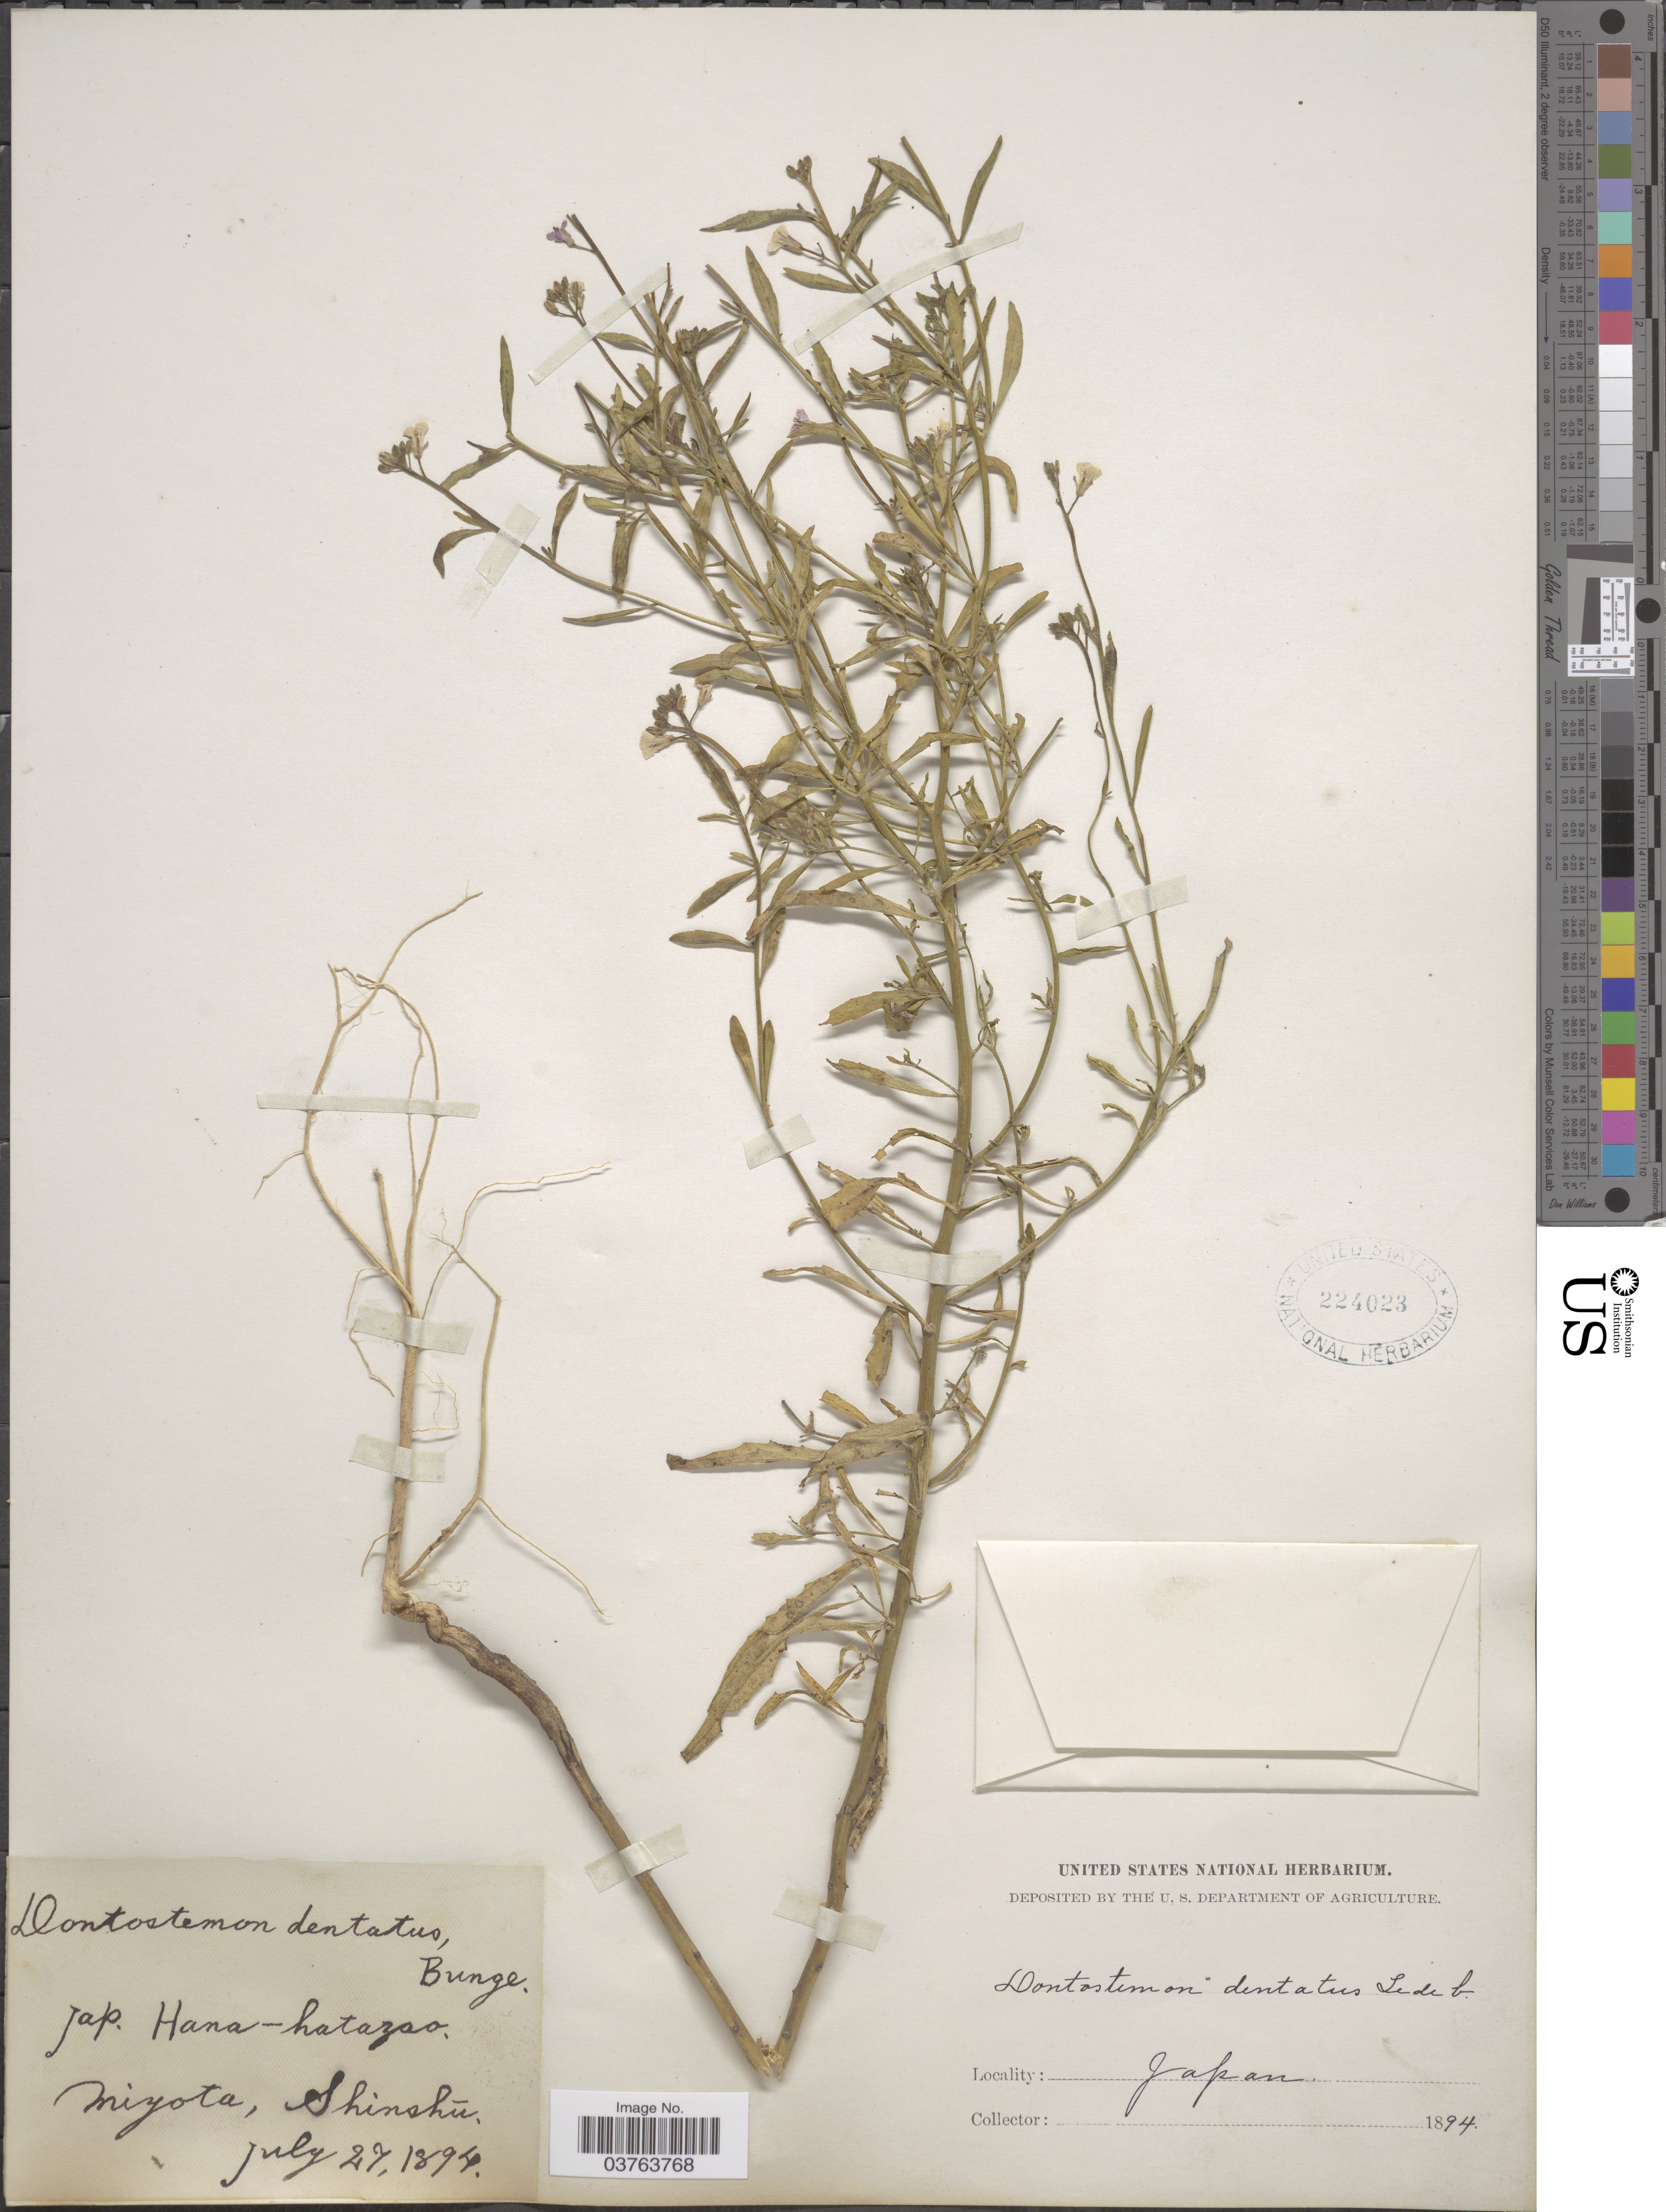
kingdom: Plantae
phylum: Tracheophyta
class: Magnoliopsida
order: Brassicales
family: Brassicaceae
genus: Dontostemon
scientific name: Dontostemon dentatus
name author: (Benge) Ledeb.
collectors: ex herb. United States National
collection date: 1894-07-27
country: Japan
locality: Miyota, Shinshü.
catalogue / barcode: US 224023